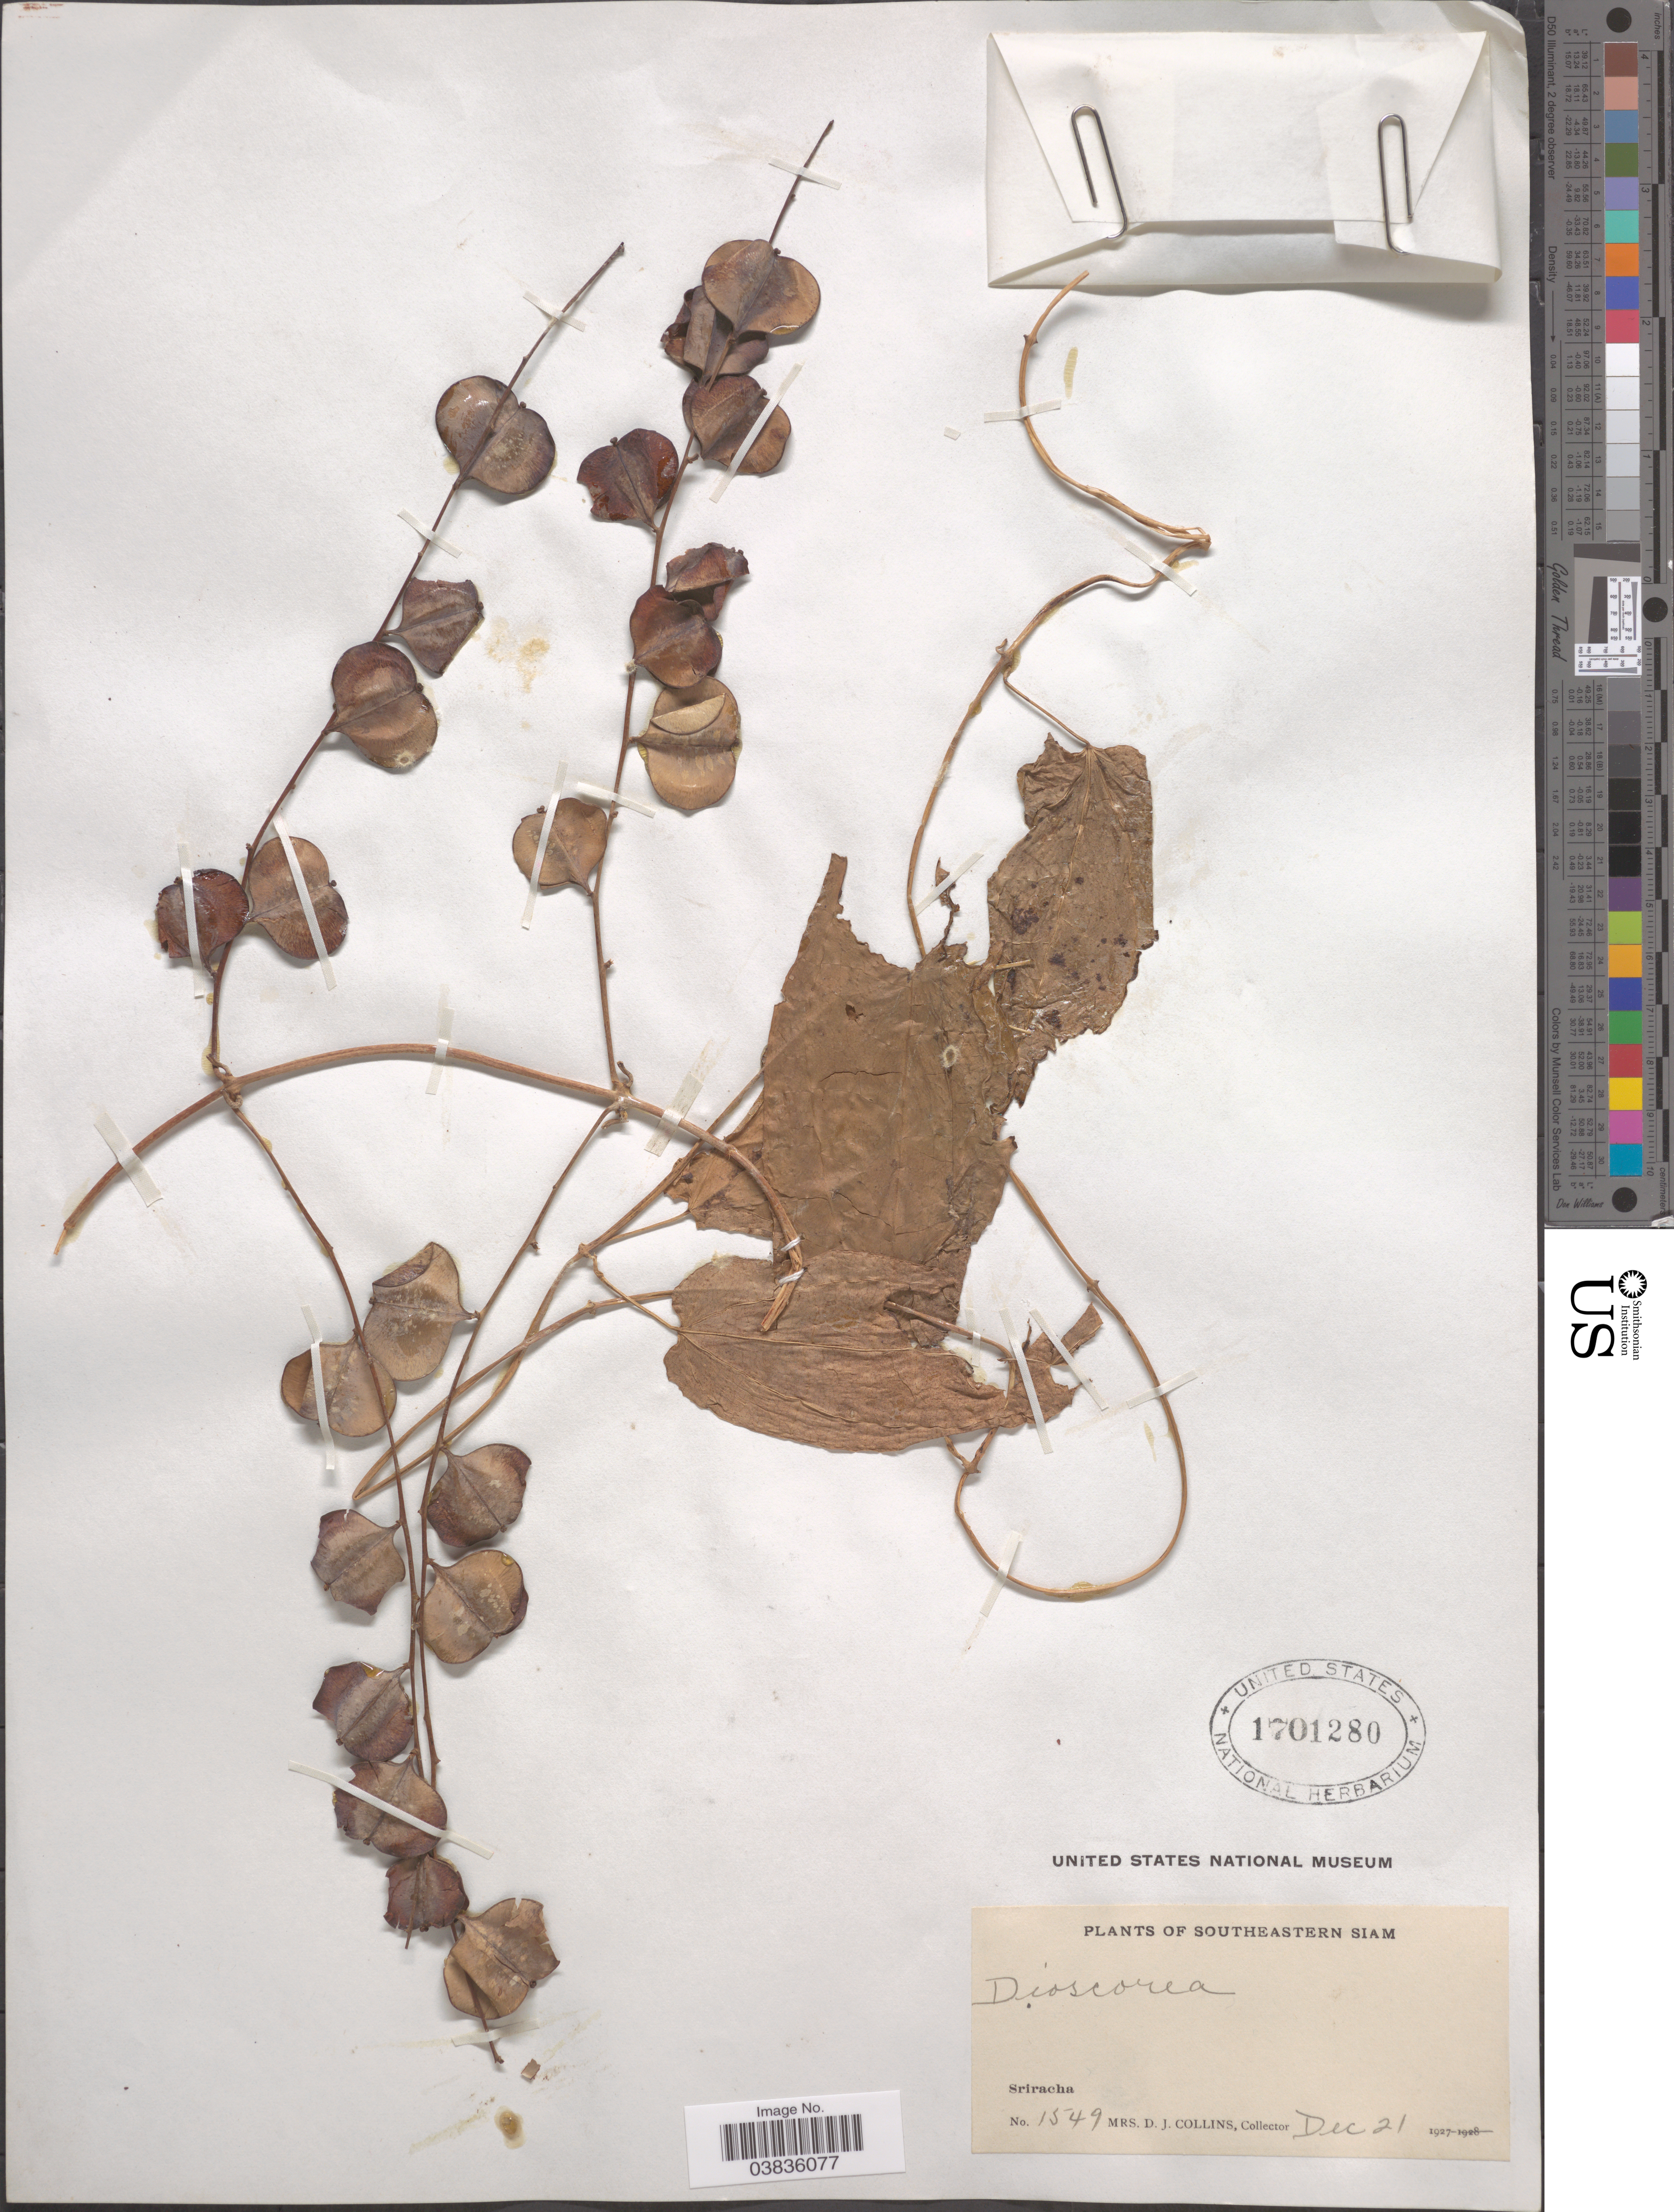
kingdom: Plantae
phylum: Tracheophyta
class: Liliopsida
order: Dioscoreales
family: Dioscoreaceae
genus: Dioscorea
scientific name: Dioscorea sp.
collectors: Mrs. D. J. Collins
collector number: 1549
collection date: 1927-12-21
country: Thailand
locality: Southeastern Siam. Sriracha.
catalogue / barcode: US 1701280